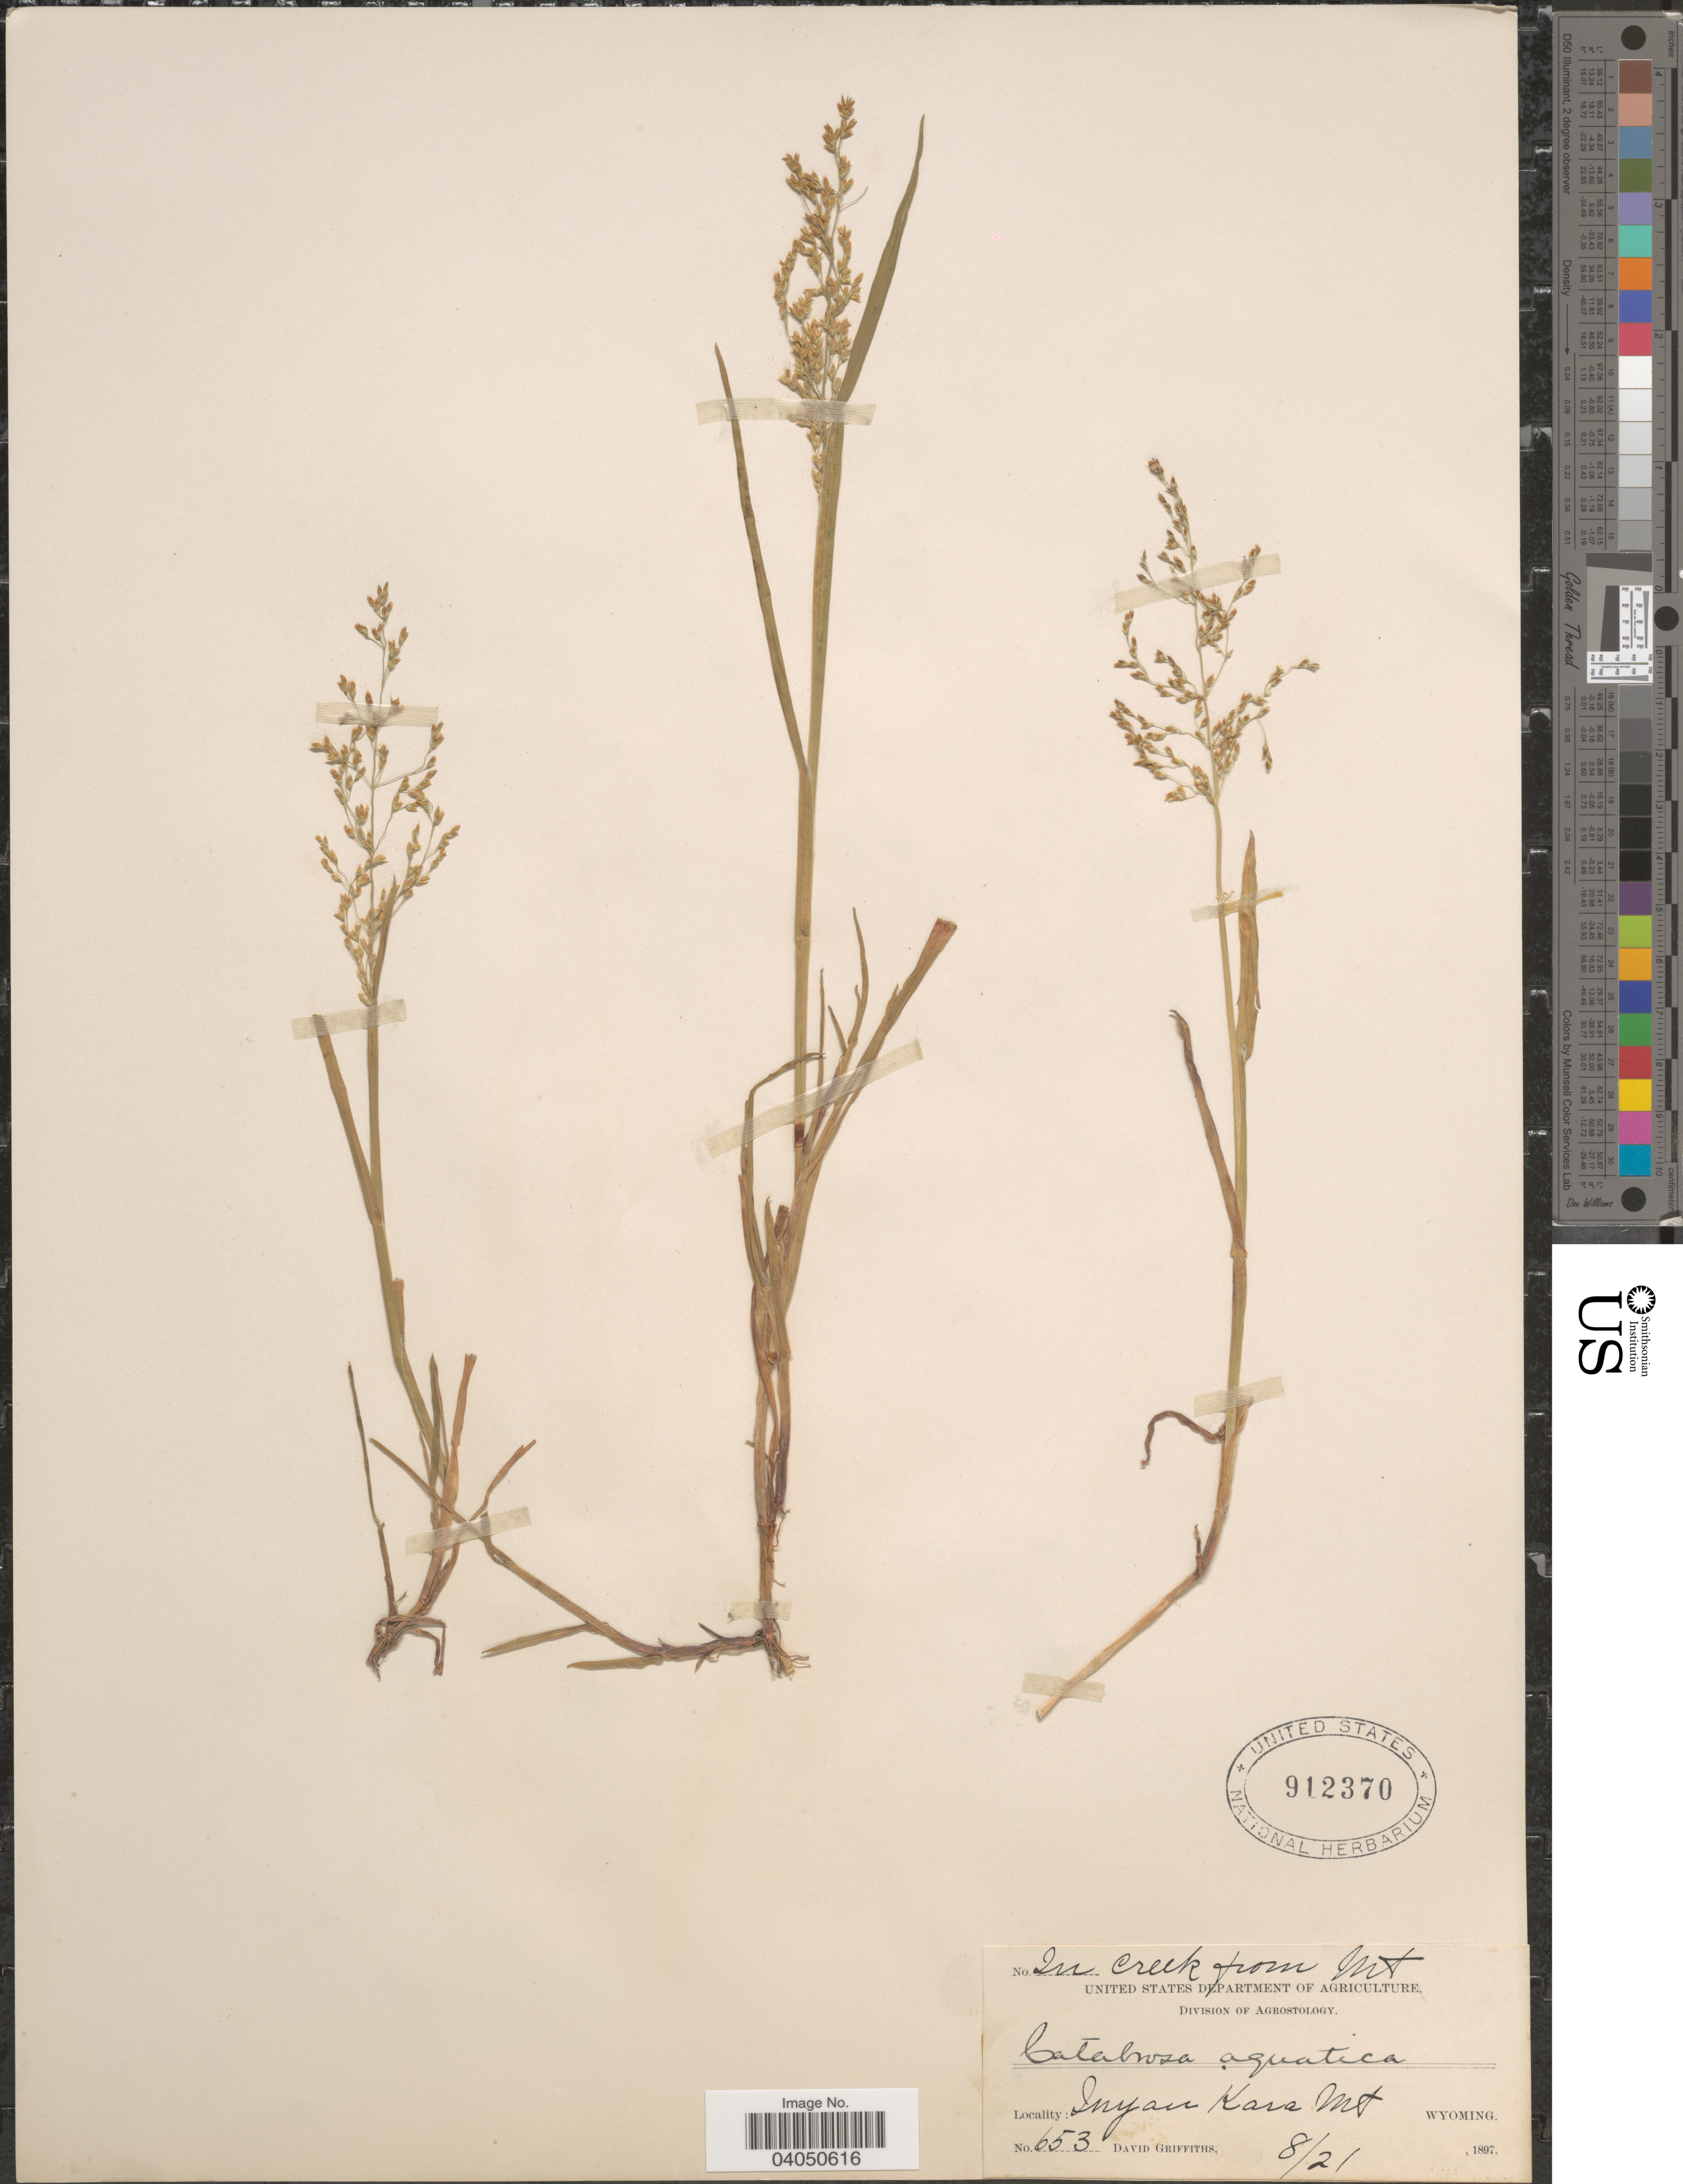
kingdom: Plantae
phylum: Tracheophyta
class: Liliopsida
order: Poales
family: Poaceae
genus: Catabrosa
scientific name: Catabrosa aquatica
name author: (L.) P. Beauv.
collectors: D. Griffiths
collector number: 653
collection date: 1897-08-02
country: United States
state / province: Wyoming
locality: Inyan Kara Mt.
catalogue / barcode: US 912370